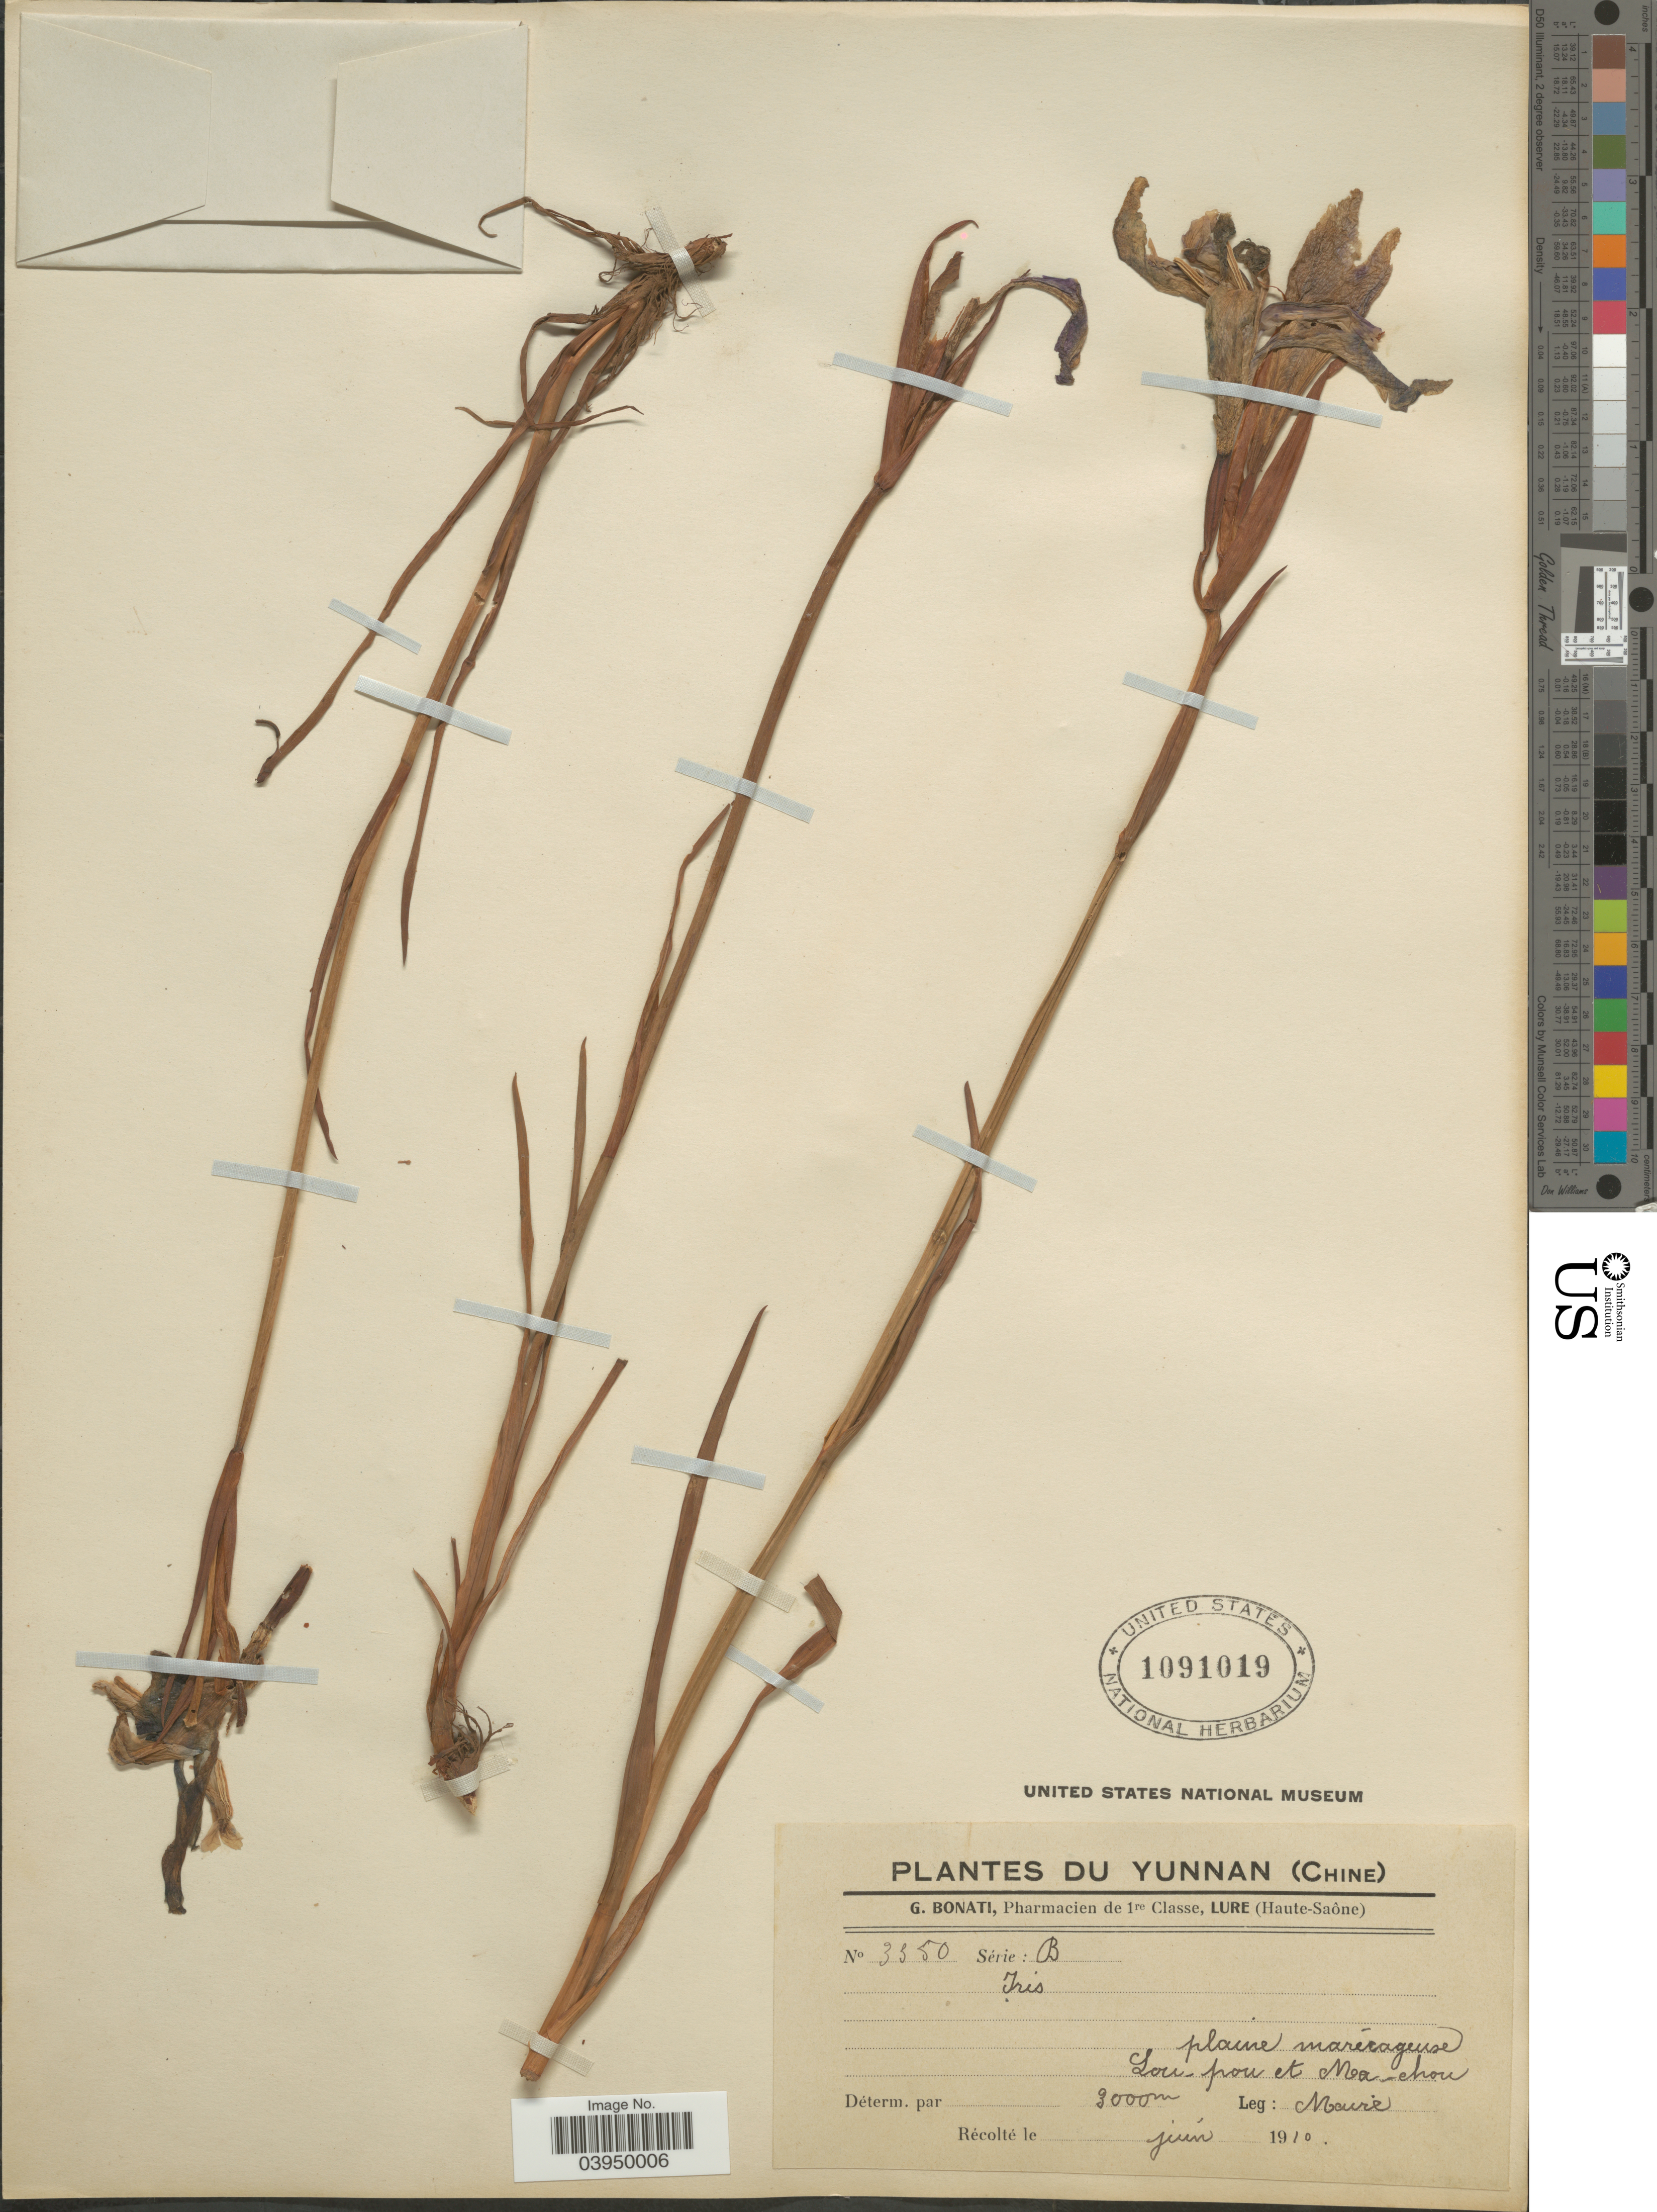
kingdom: Plantae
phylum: Tracheophyta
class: Liliopsida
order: Asparagales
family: Iridaceae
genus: Iris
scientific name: Iris sp.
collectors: Maire, --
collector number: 3350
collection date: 1910-06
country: China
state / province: Yunnan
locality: Plaine marécageuse. Lou-pou et Ma-chou.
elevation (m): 3000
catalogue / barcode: US 1091019